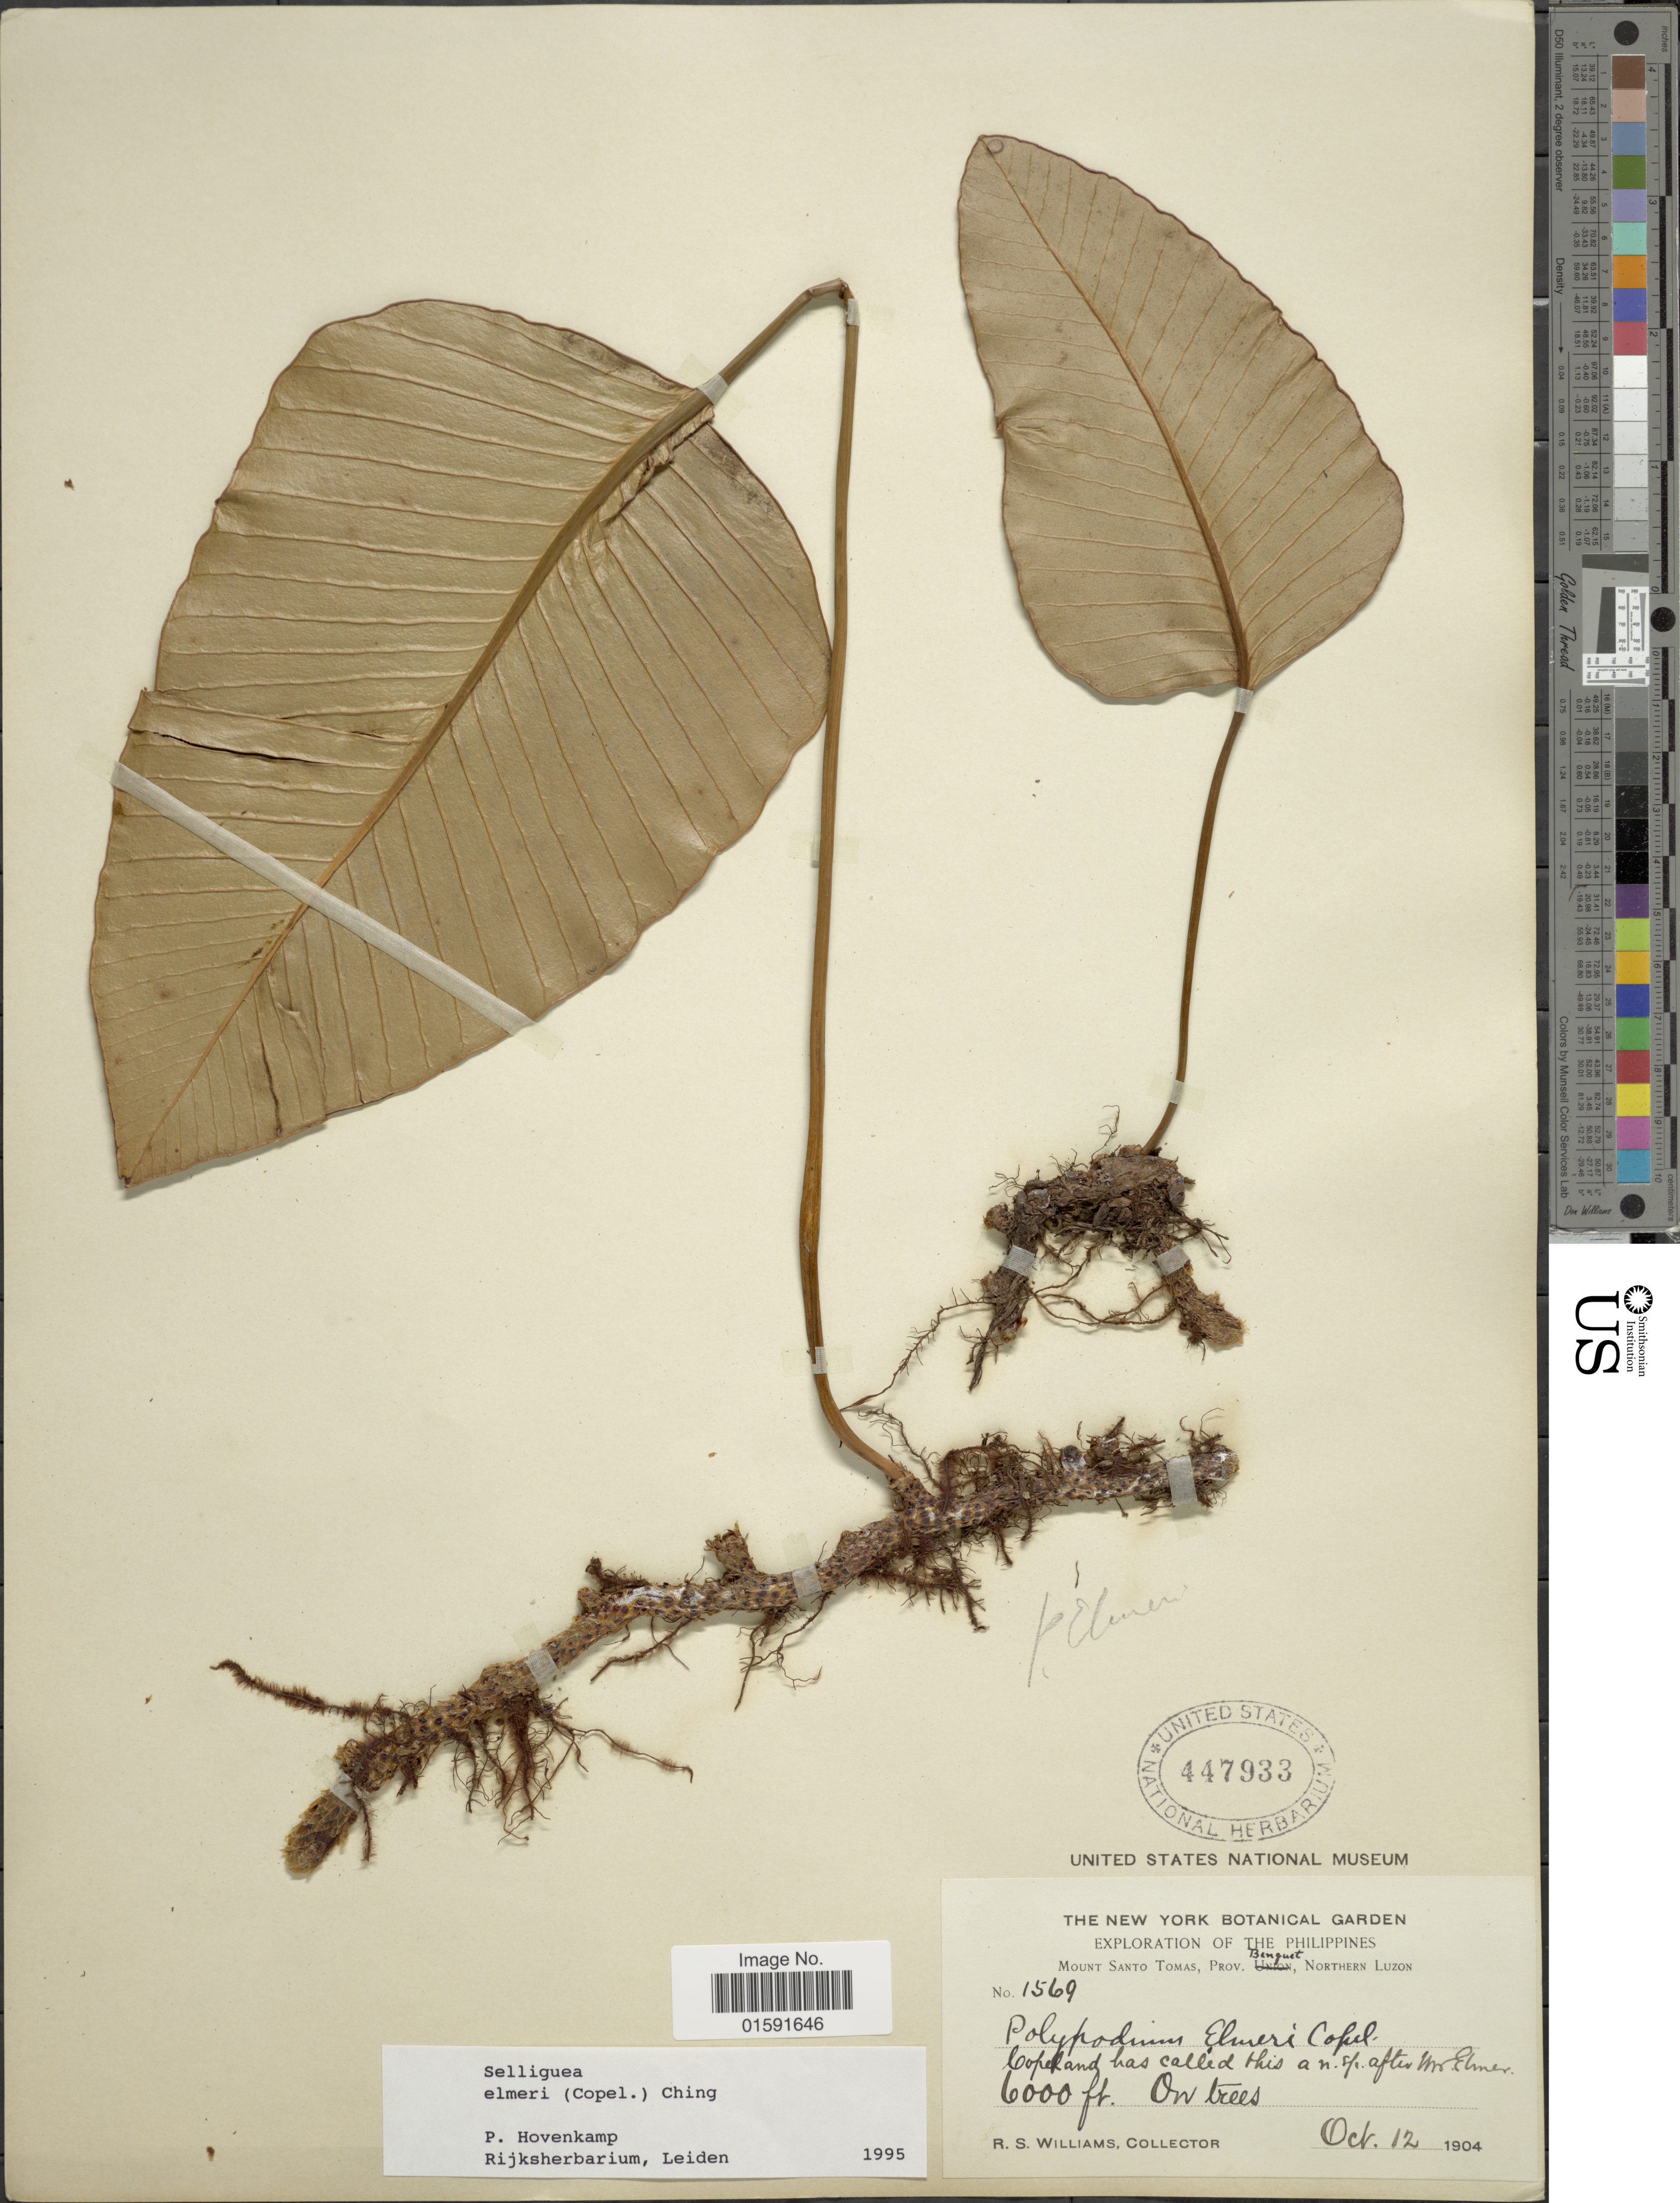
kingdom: Plantae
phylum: Tracheophyta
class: Polypodiopsida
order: Polypodiales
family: Polypodiaceae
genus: Selliguea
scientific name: Selliguea elmeri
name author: (Copel.) Ching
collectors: R. S. Williams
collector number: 1569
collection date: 1904-10-12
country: Philippines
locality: Mount Santo Romas, Prov. Benguet, Northern Luzon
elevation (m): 1829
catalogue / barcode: US 447933